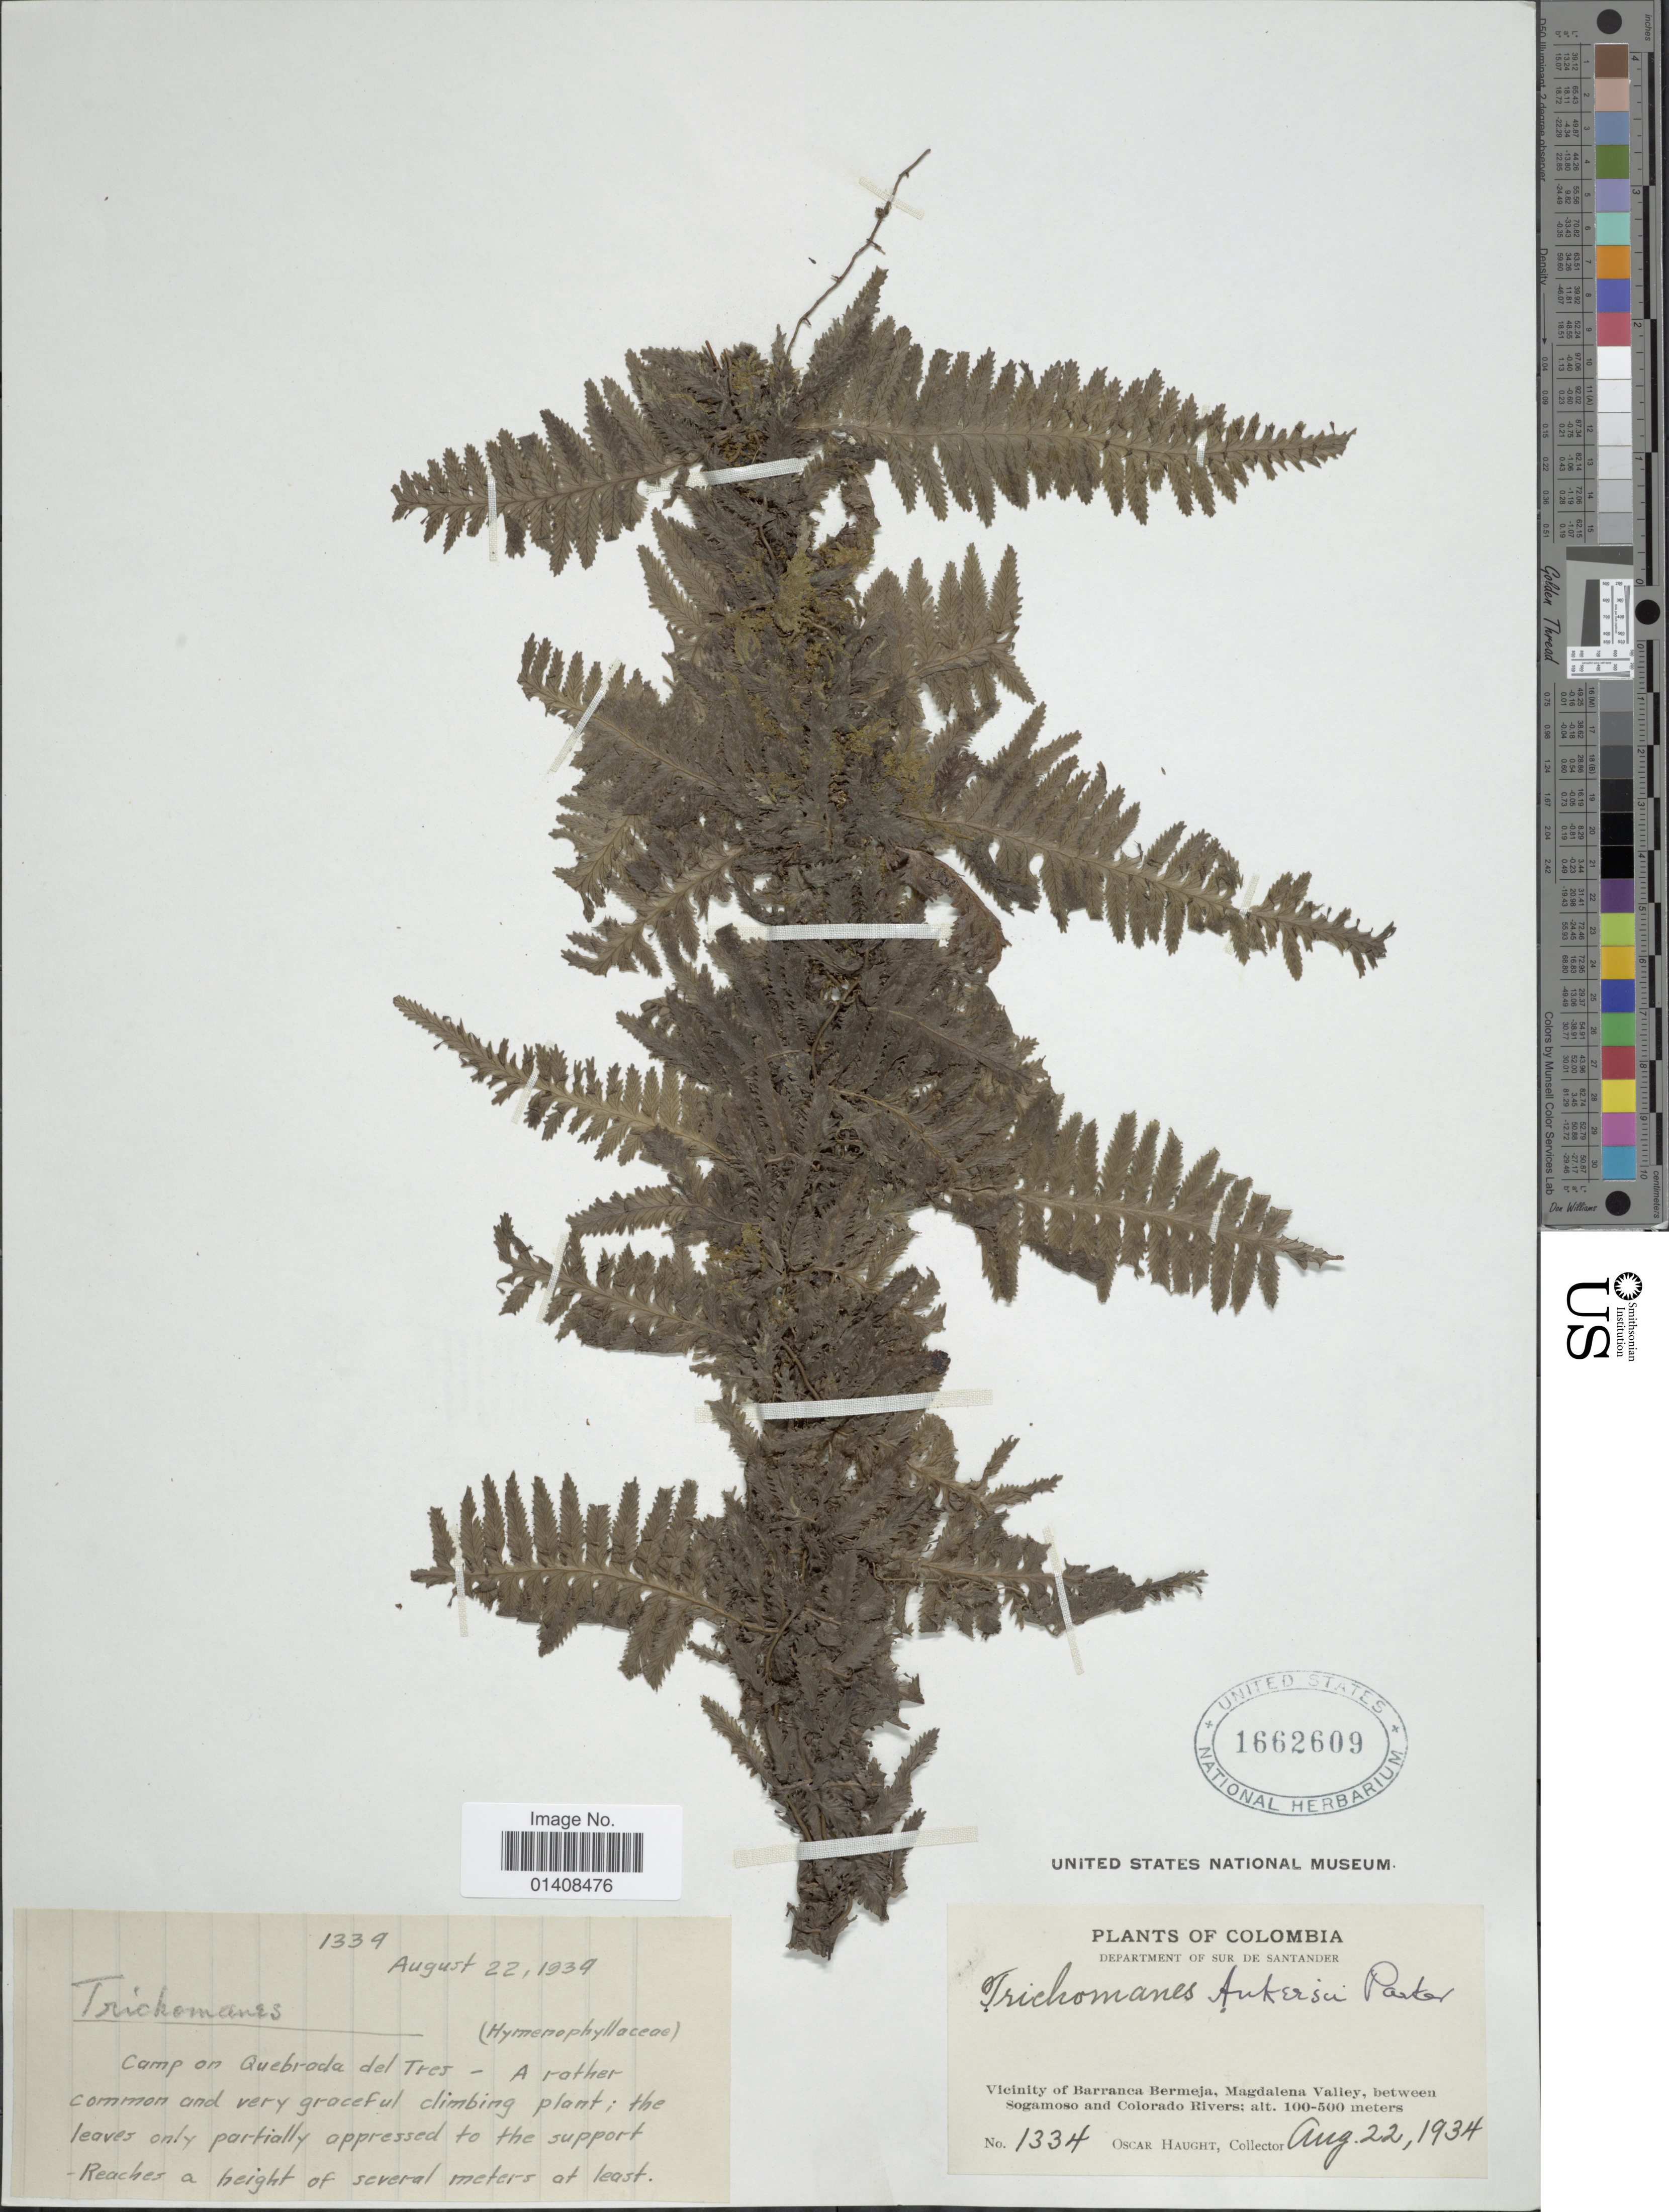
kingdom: Plantae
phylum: Tracheophyta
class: Polypodiopsida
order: Hymenophyllales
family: Hymenophyllaceae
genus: Trichomanes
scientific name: Trichomanes ankersii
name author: C. Parker ex Hook. & Grev.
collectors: O. L. Haught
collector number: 1334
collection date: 1934-08-22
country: Colombia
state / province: Santander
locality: Department of sur de Santander. Vicinity of Barranca Bermeja Magdalena valley between Sogamoso and Colorado rivers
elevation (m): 100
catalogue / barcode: US 1662609